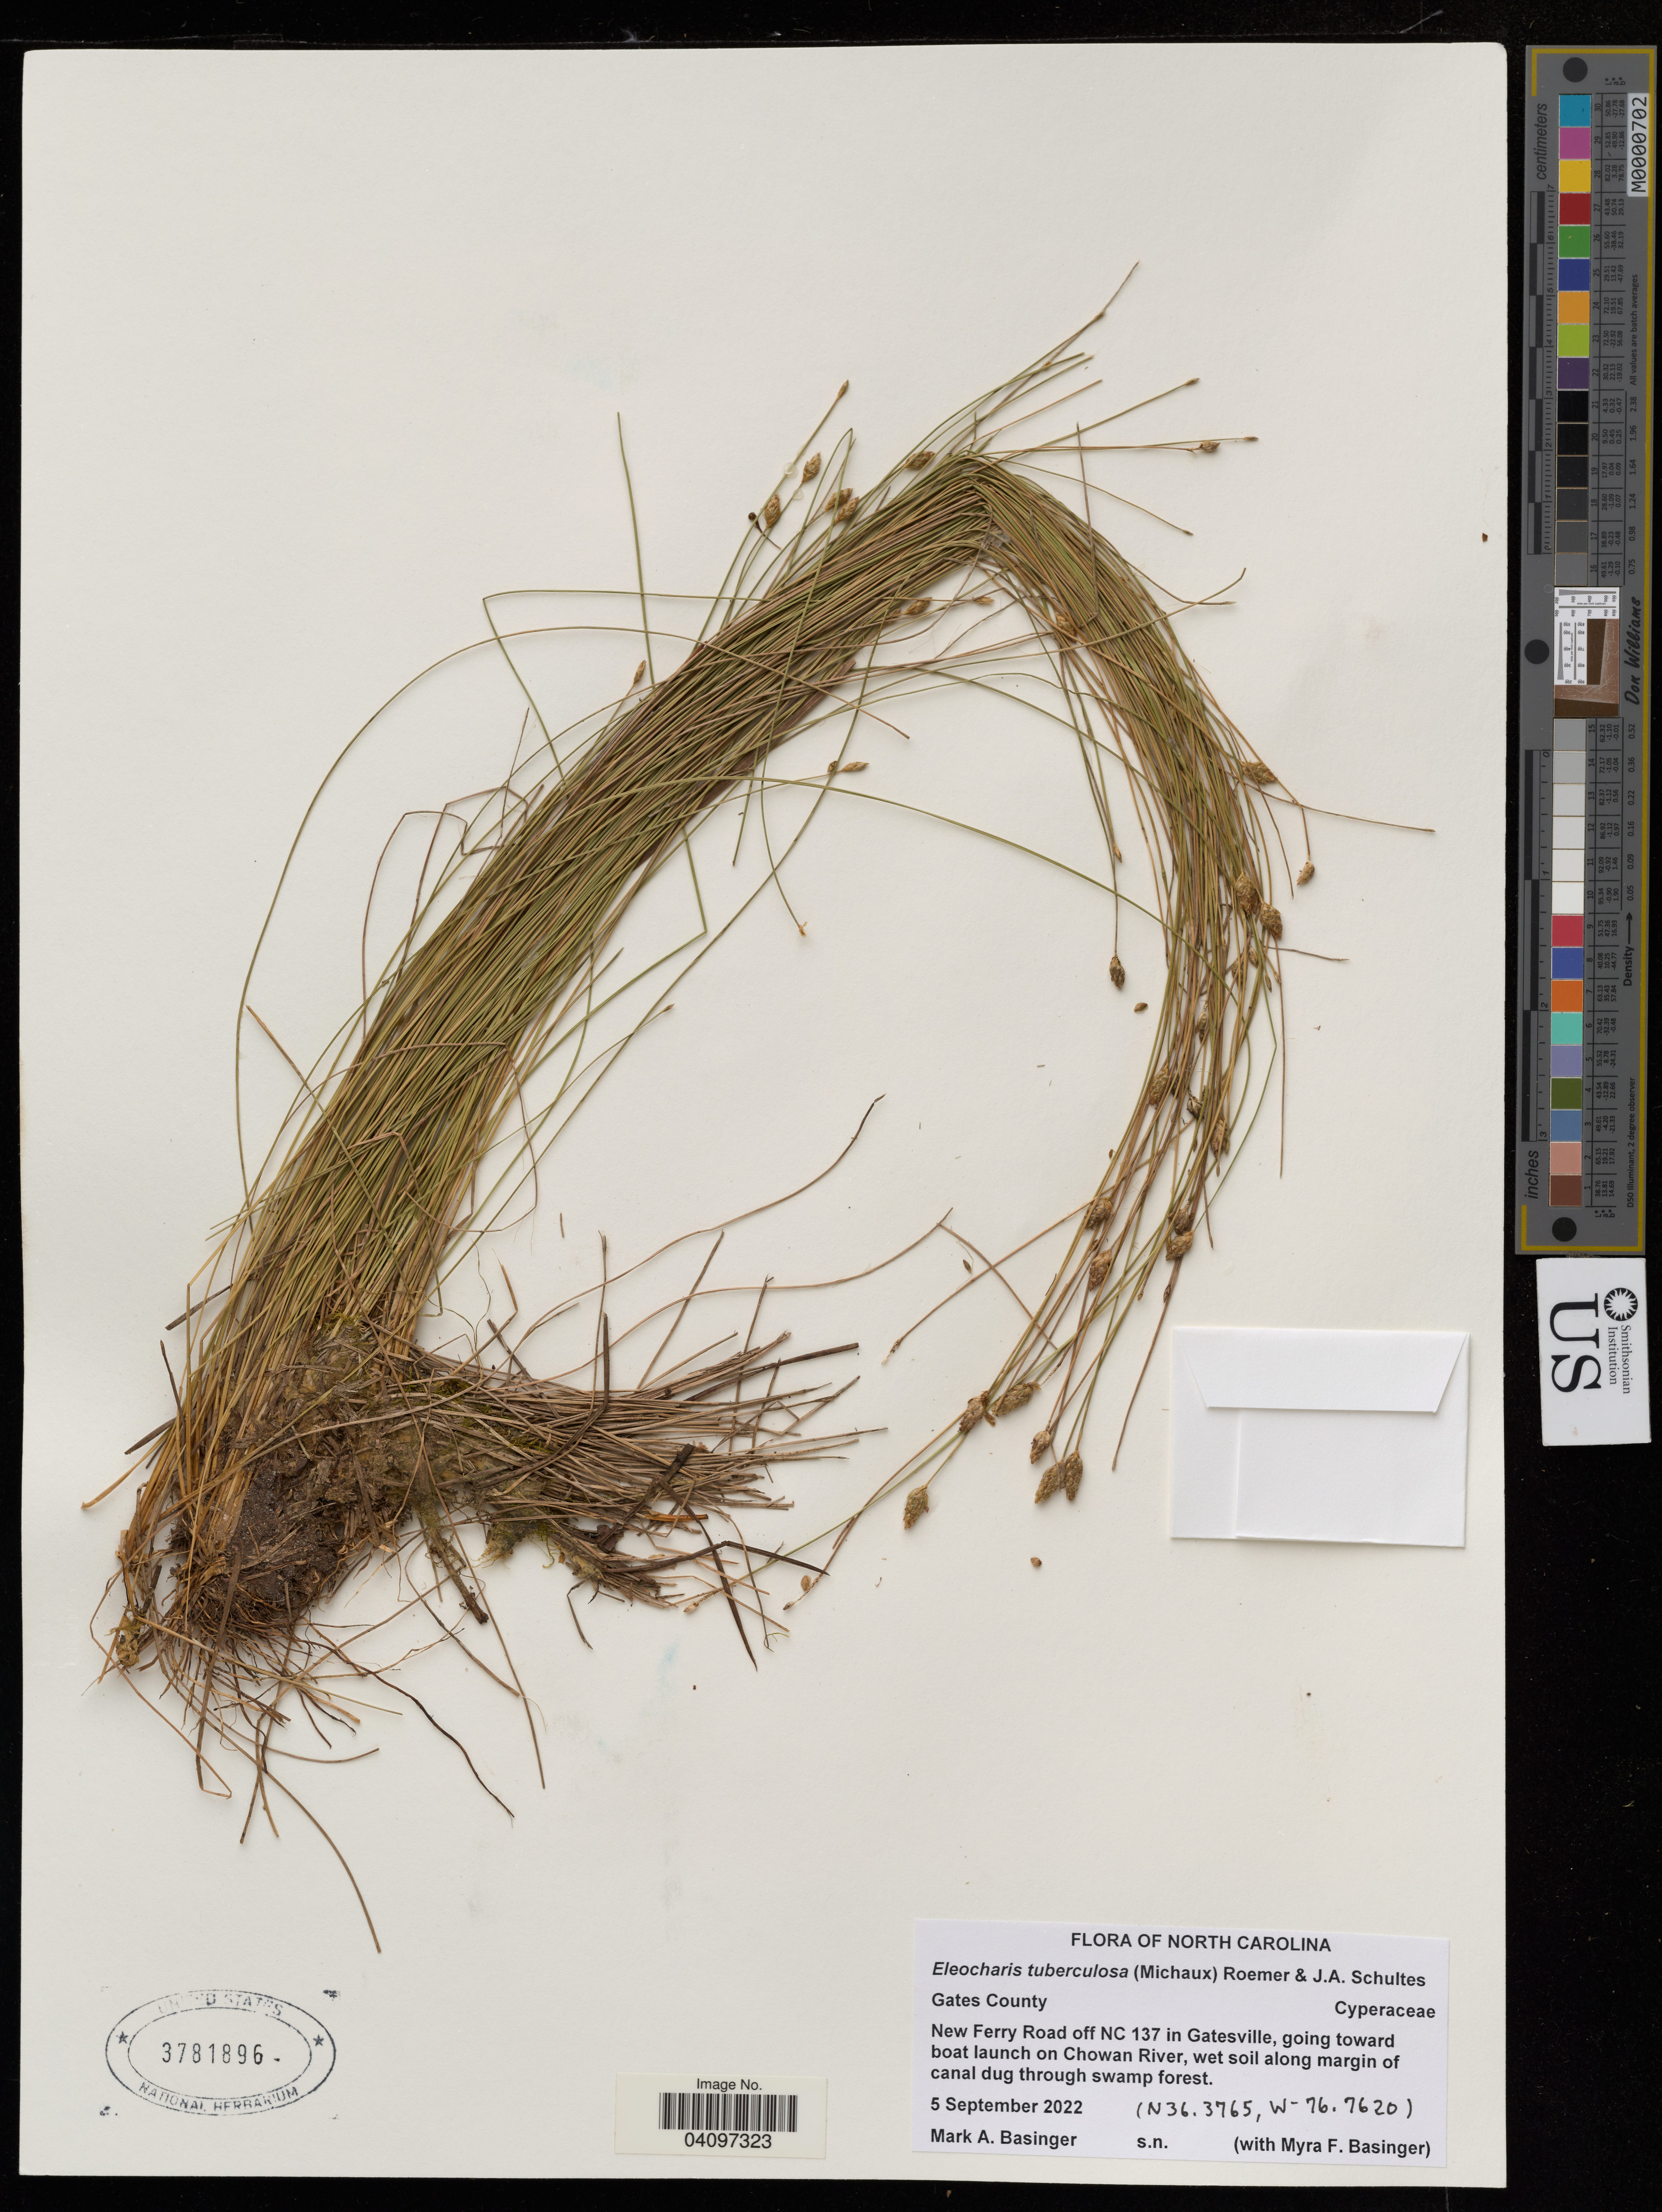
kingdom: Plantae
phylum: Tracheophyta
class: Liliopsida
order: Poales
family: Cyperaceae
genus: Eleocharis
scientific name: Eleocharis tuberculosa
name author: (Michx.) Roem. & Schult.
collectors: M. Basinger & M. Basinger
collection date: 2022-09-05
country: United States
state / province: North Carolina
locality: New Ferry Road off NC 137 in Gatesville, going toward boat launch on Chowan River.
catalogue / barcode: US 3781896